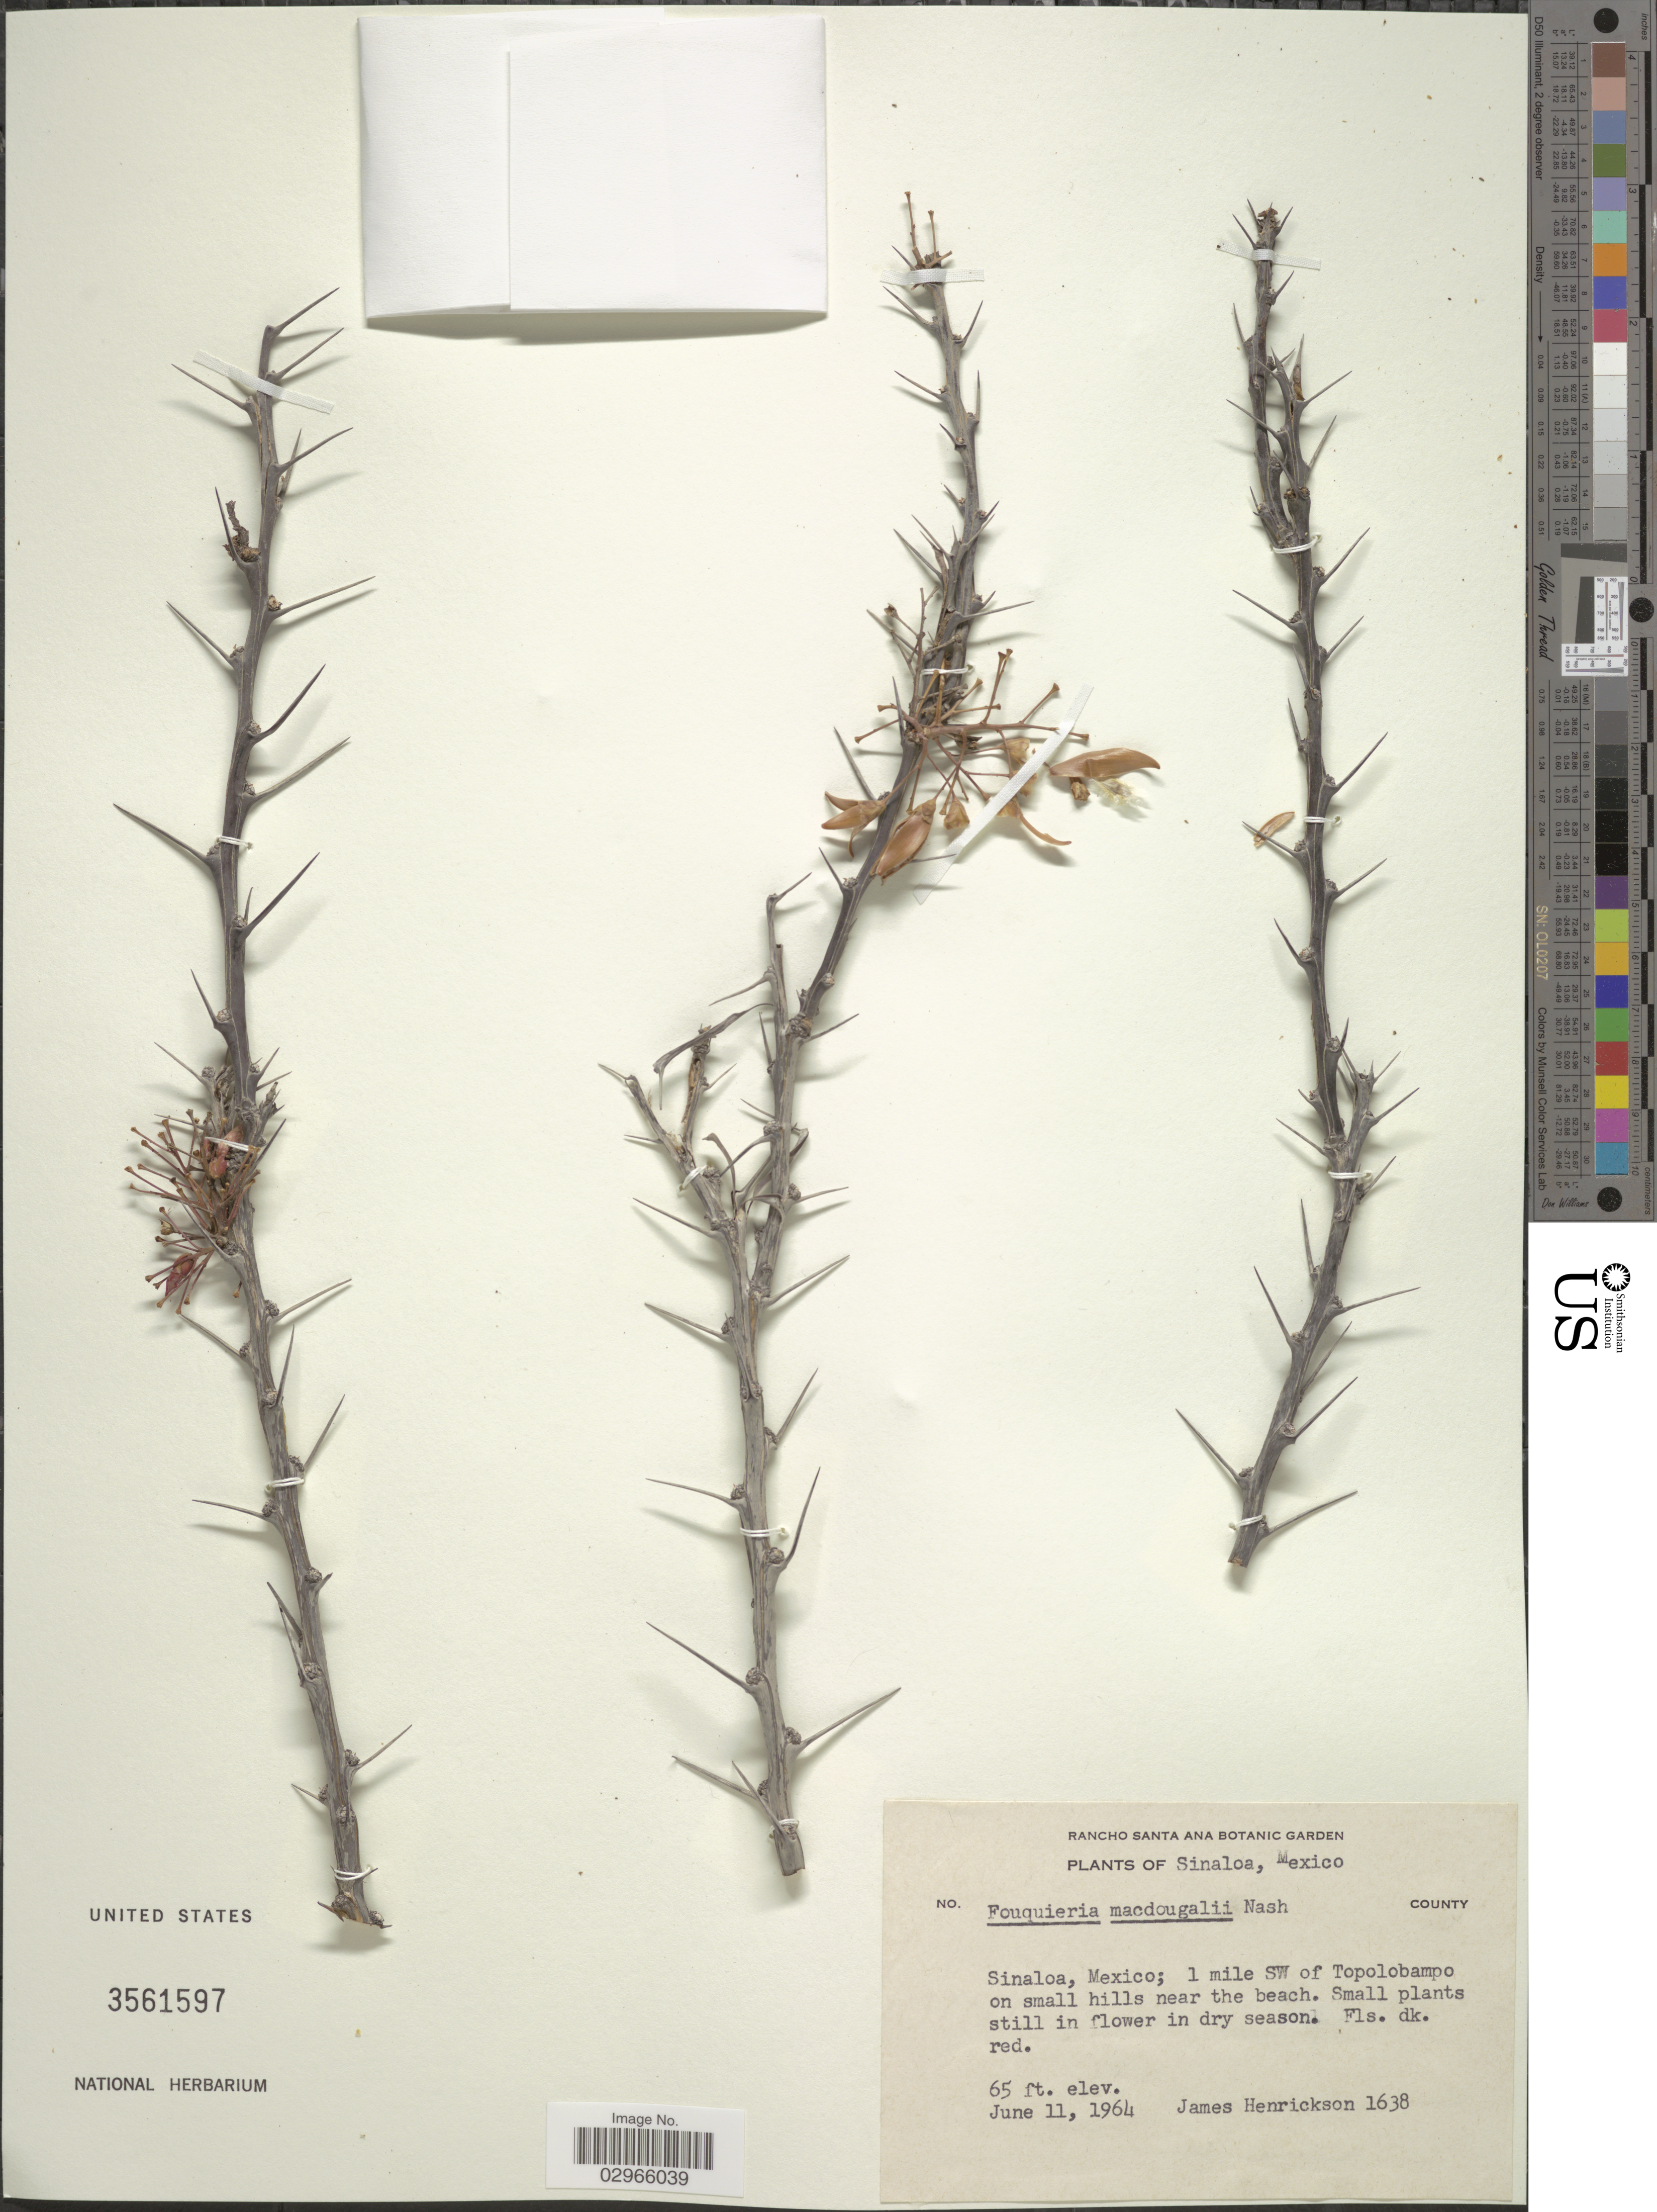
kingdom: Plantae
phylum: Tracheophyta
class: Magnoliopsida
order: Ericales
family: Fouquieriaceae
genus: Fouquieria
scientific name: Fouquieria macdougalii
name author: Nash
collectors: J. Henrickson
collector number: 1638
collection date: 1964-06-11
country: Mexico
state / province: Sinaloa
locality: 1 mile SW of Topolobampo on small hills near the beach.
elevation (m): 20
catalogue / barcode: US 3561597